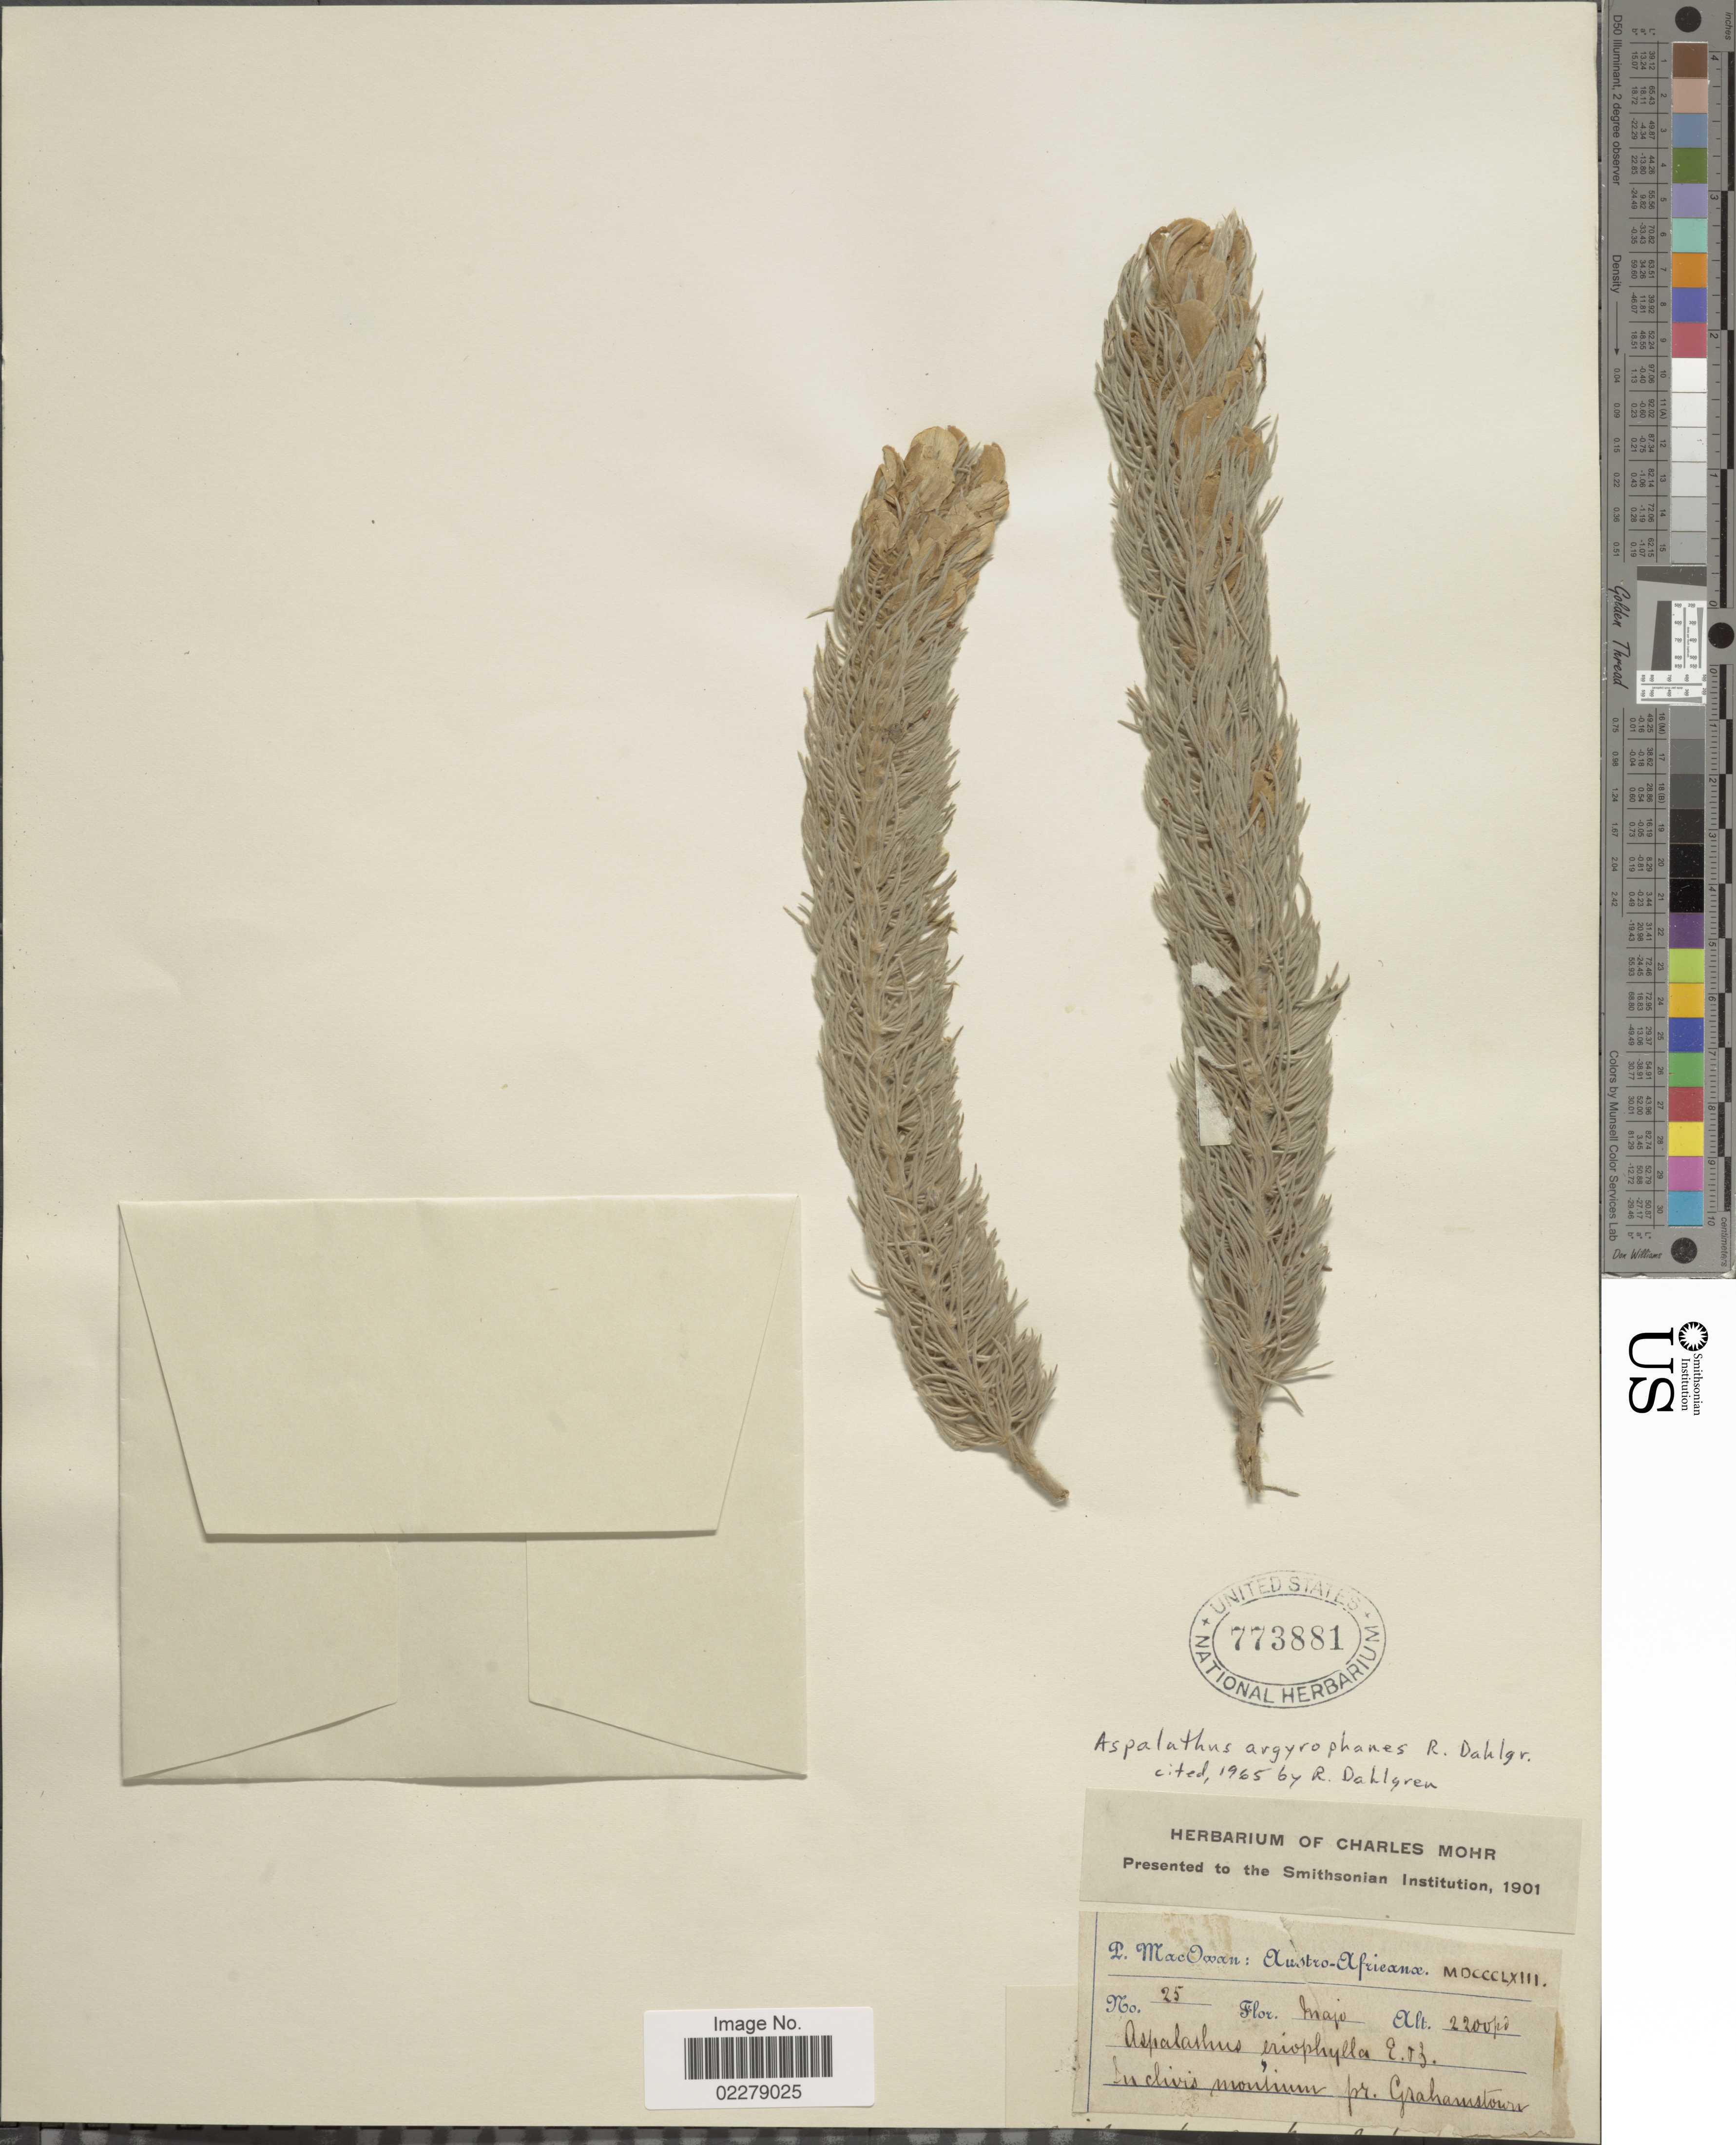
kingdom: Plantae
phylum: Tracheophyta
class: Magnoliopsida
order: Fabales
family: Fabaceae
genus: Aspalathus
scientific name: Aspalathus argyrophanes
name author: R. Dahlgren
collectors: P. MacOwan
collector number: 25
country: South Africa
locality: Austro- Africanae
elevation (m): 671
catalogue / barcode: US 773881